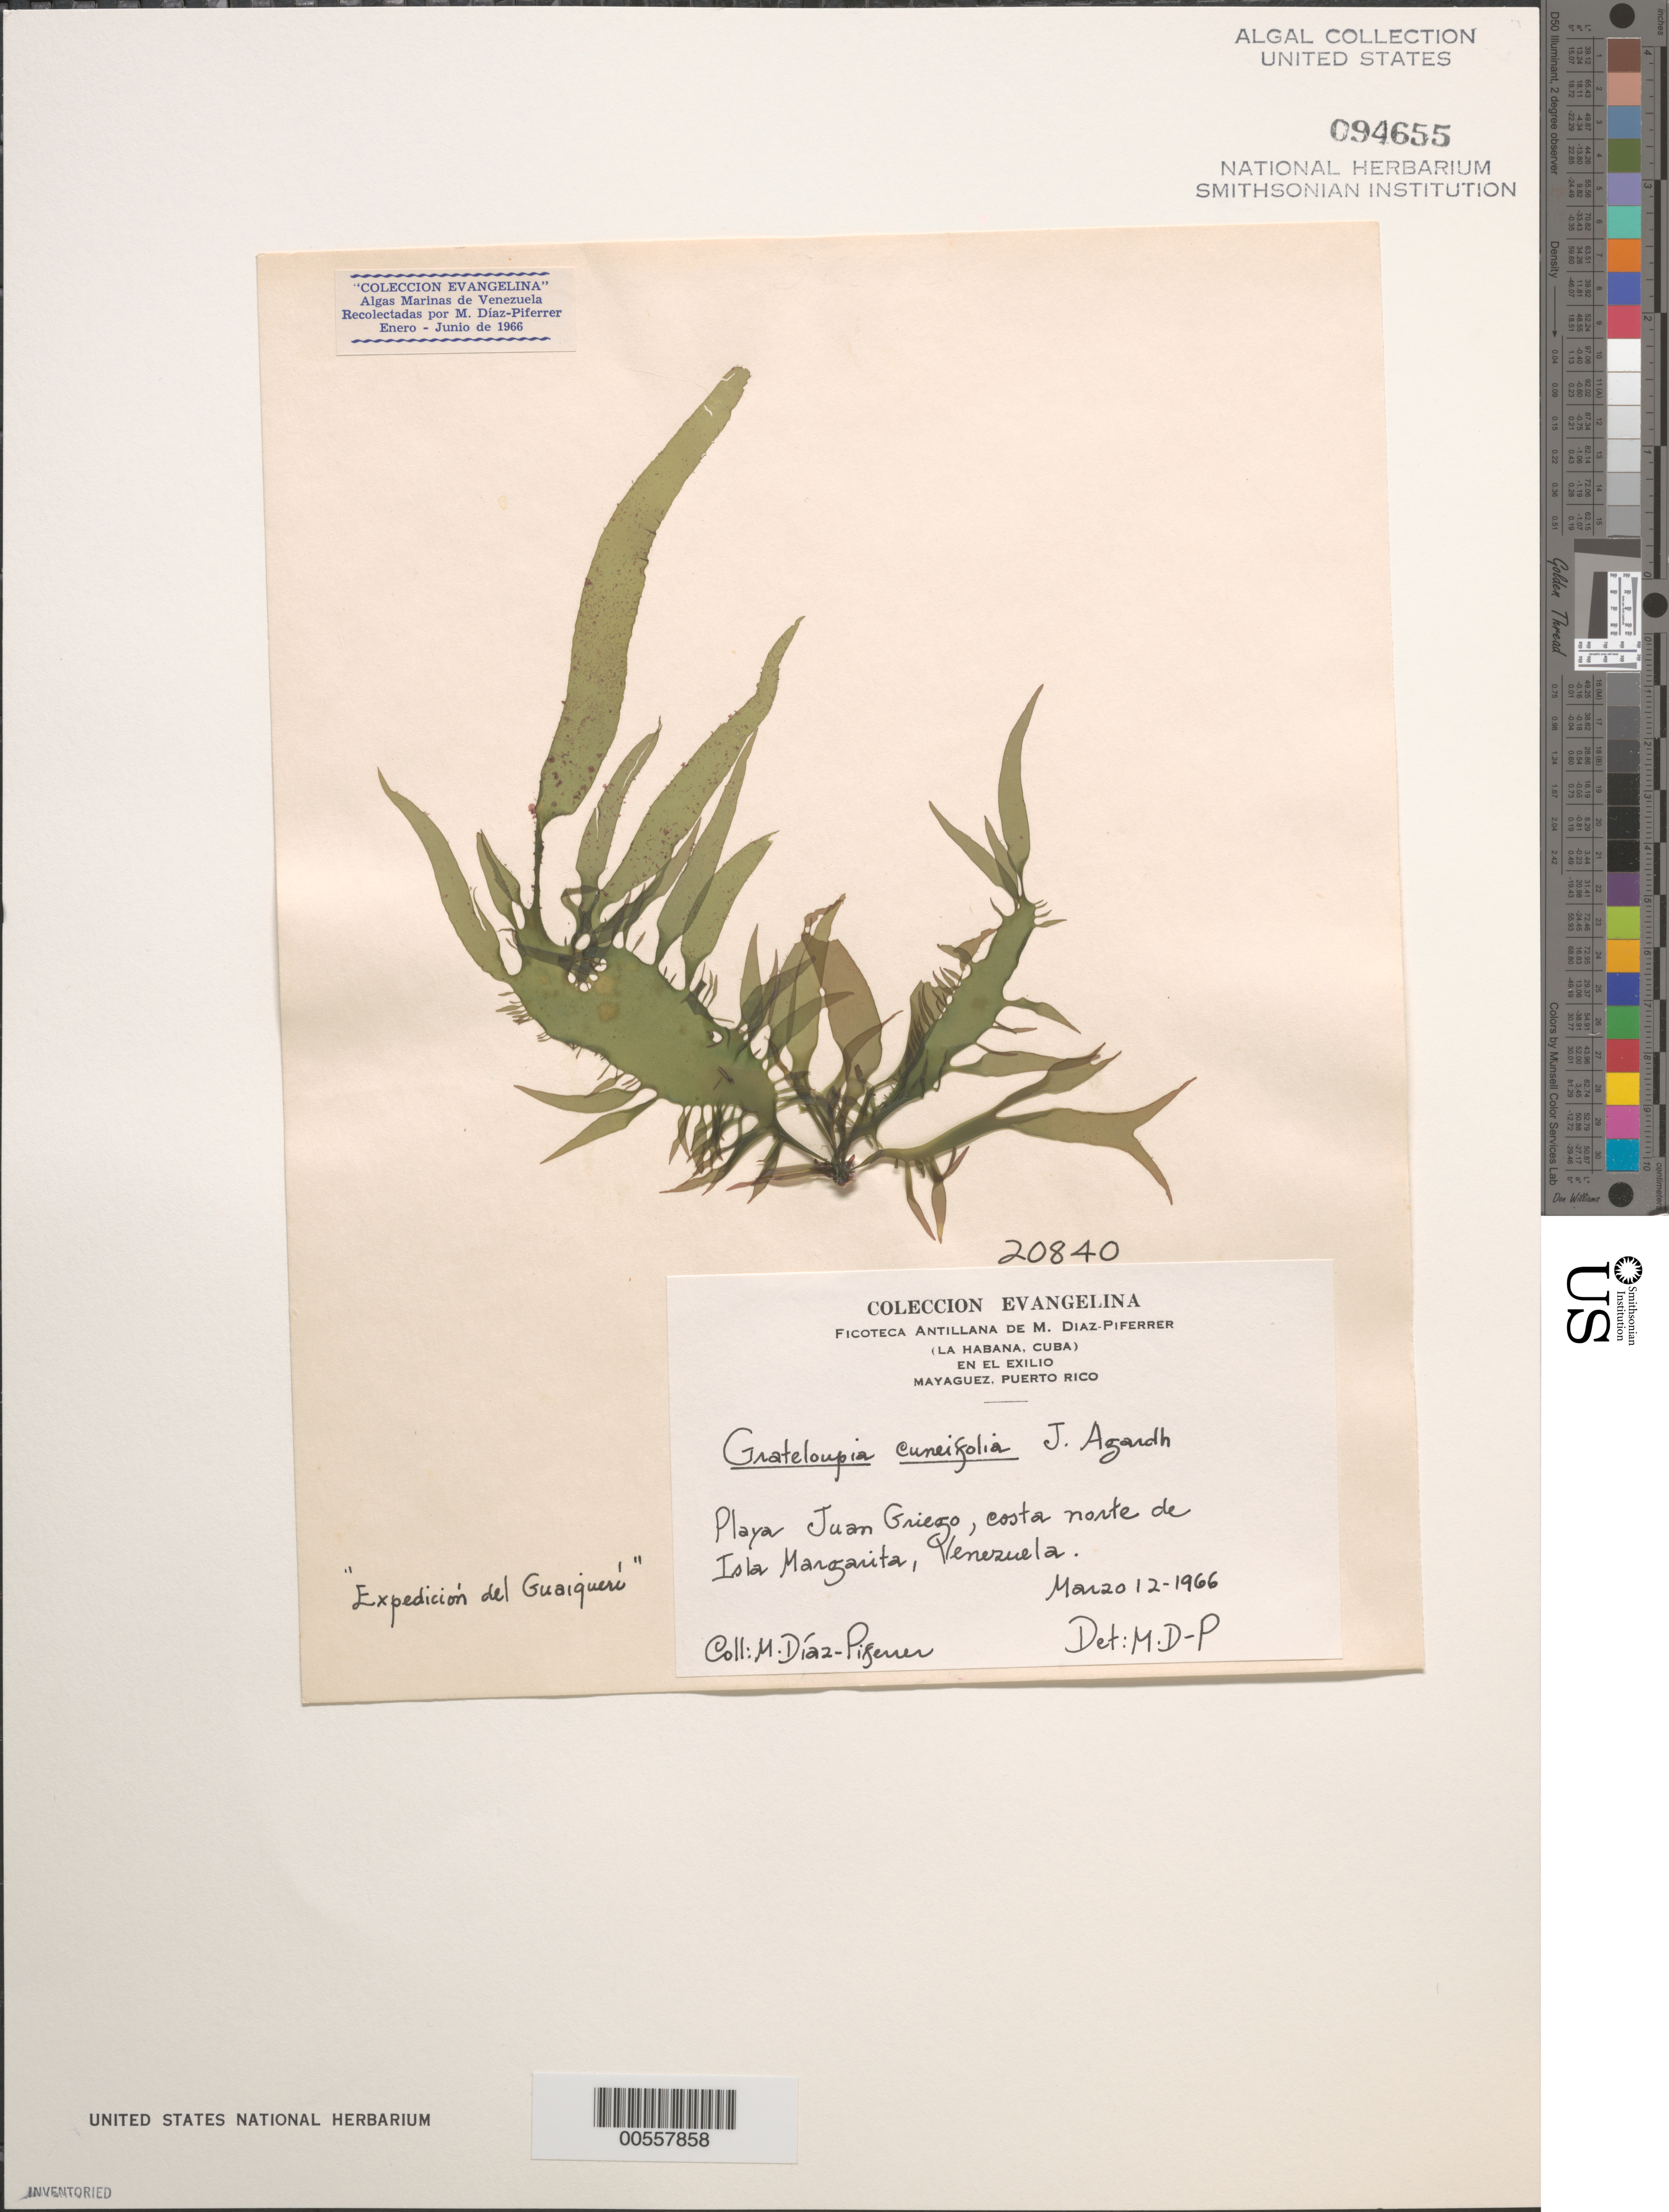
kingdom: Plantae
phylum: Rhodophyta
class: Florideophyceae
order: Halymeniales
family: Halymeniaceae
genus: Grateloupia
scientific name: Grateloupia cuneifolia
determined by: Diaz-Piferrer, M.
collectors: M. Diaz-Piferrer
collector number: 20840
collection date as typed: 12 Mar 1966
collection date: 1966-03-12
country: Venezuela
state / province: Nueva Esparta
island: Margarita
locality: Playa Juan Griego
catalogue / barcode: US 94655